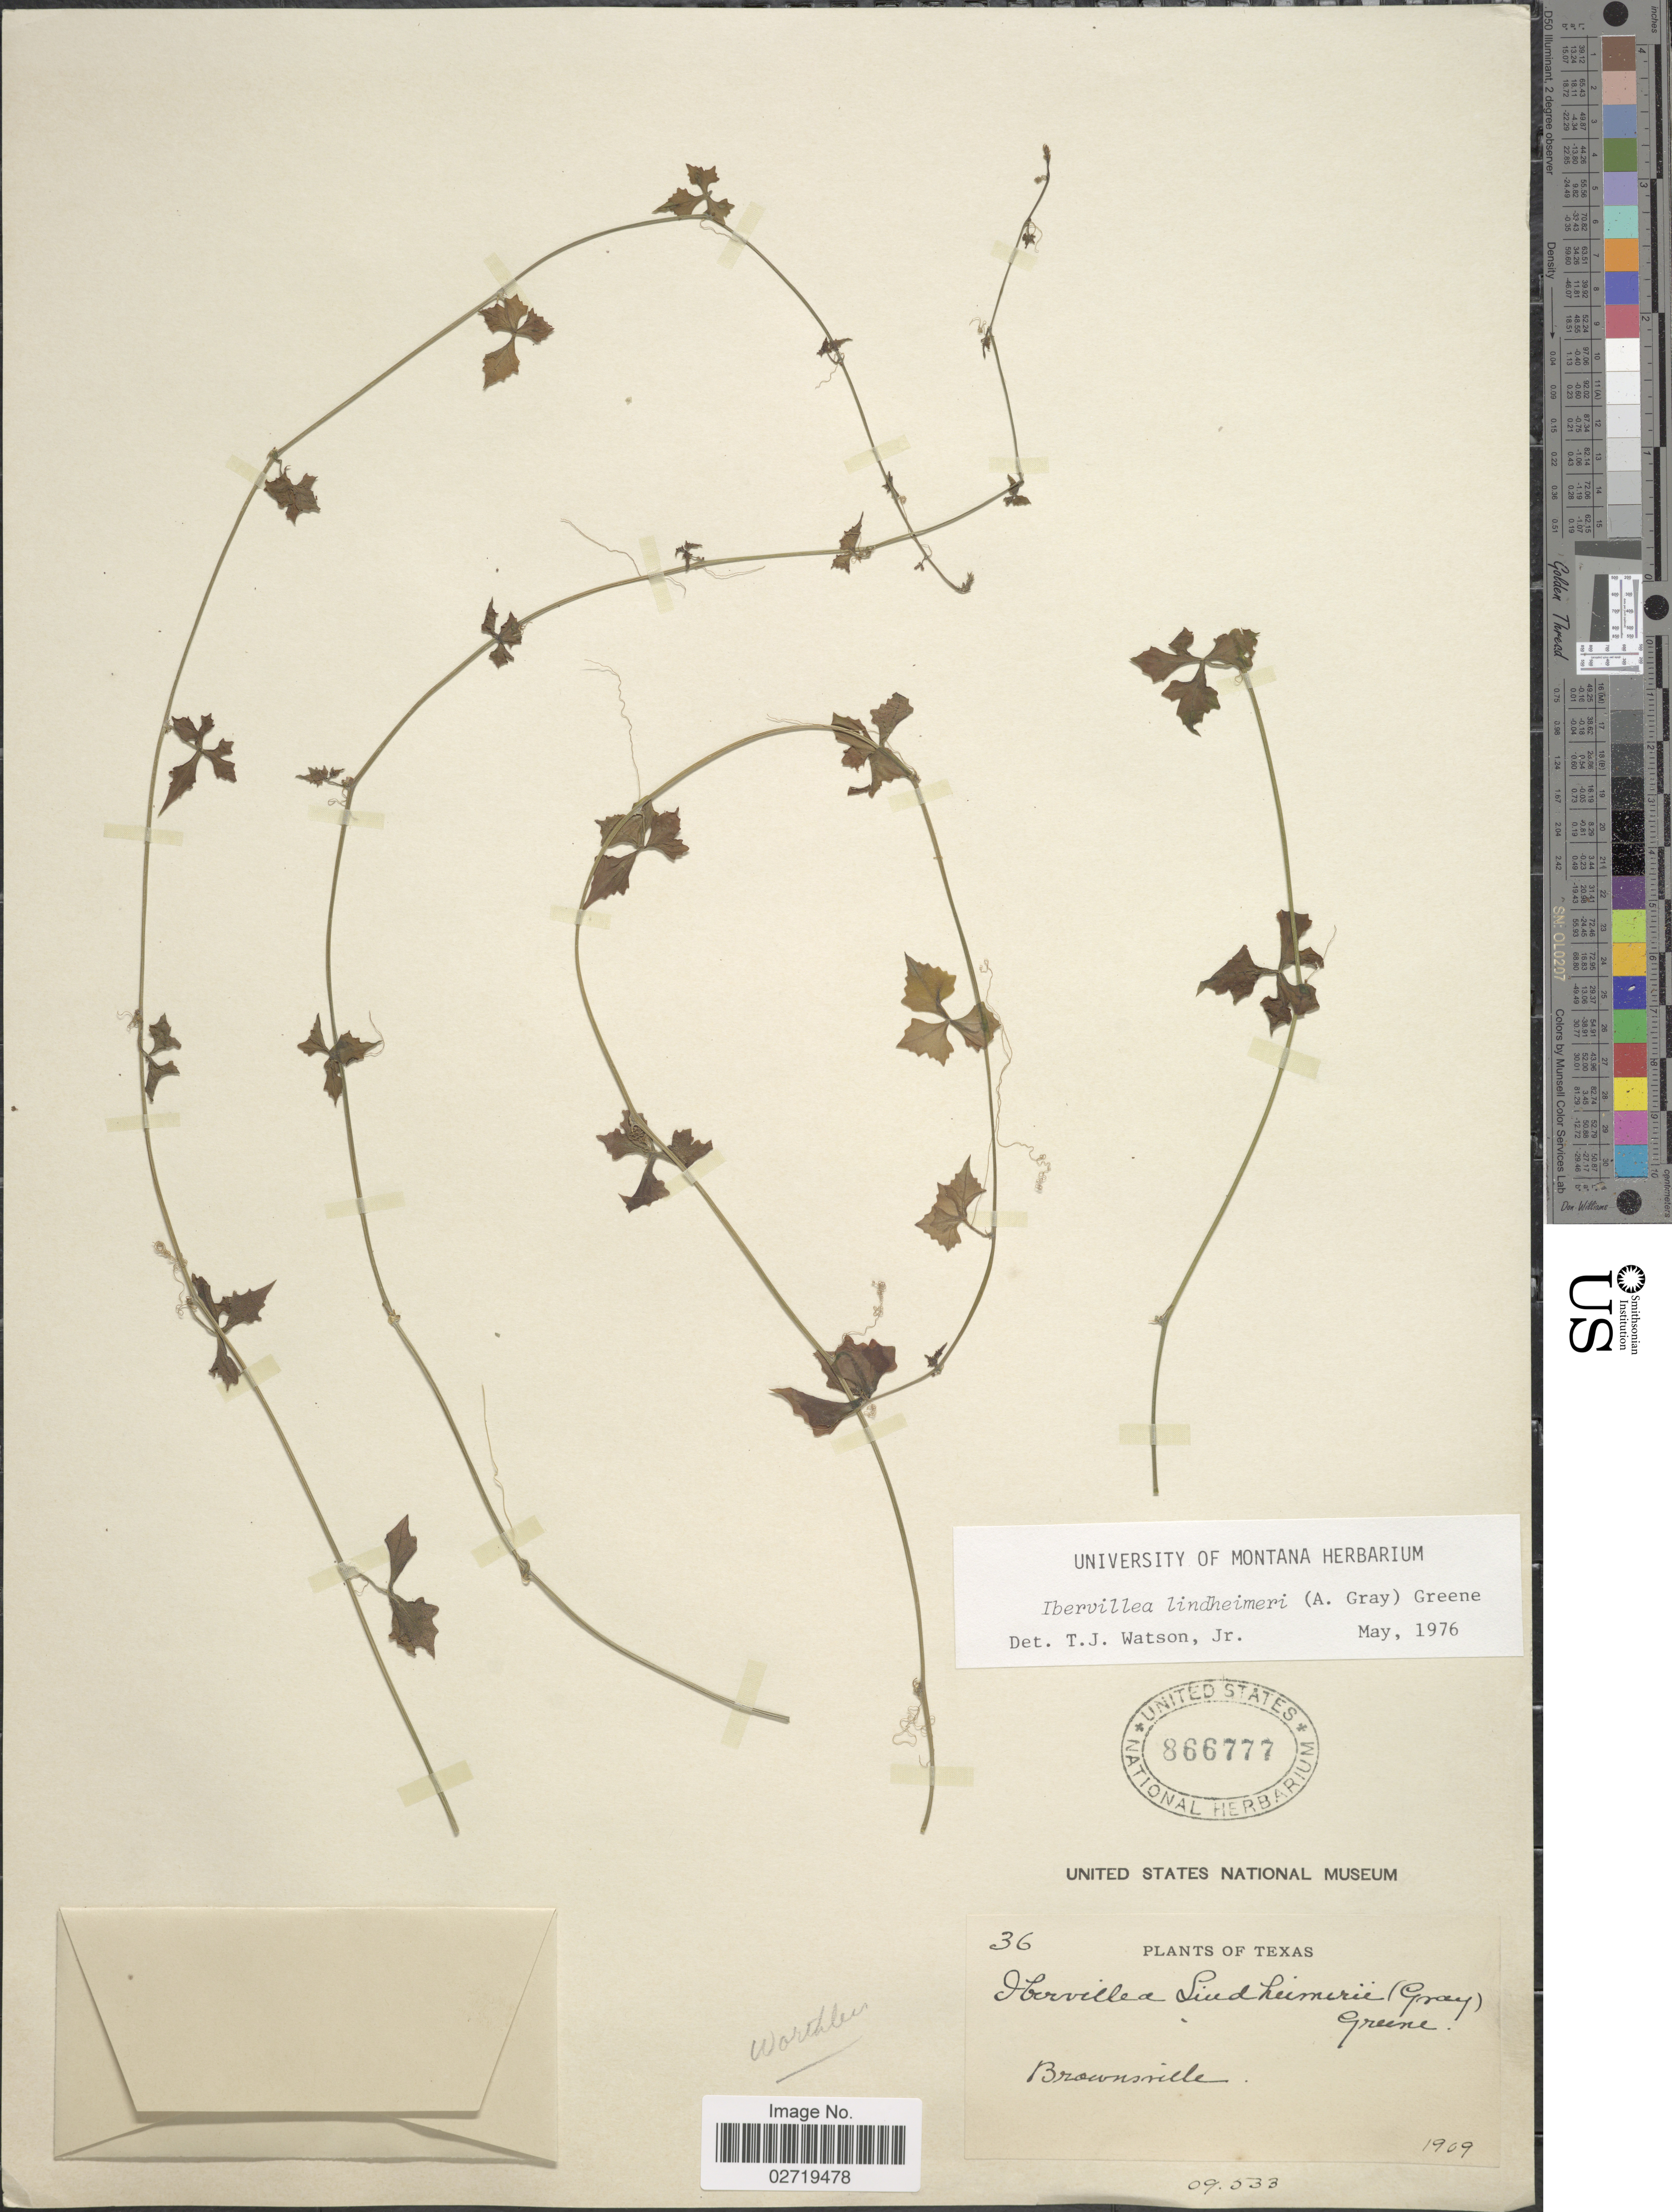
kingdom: Plantae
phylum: Tracheophyta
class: Magnoliopsida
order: Cucurbitales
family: Cucurbitaceae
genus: Ibervillea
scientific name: Ibervillea lindheimeri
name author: (A. Gray) Greene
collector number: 36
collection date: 1909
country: United States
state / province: Texas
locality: Brownsville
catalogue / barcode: US 866777